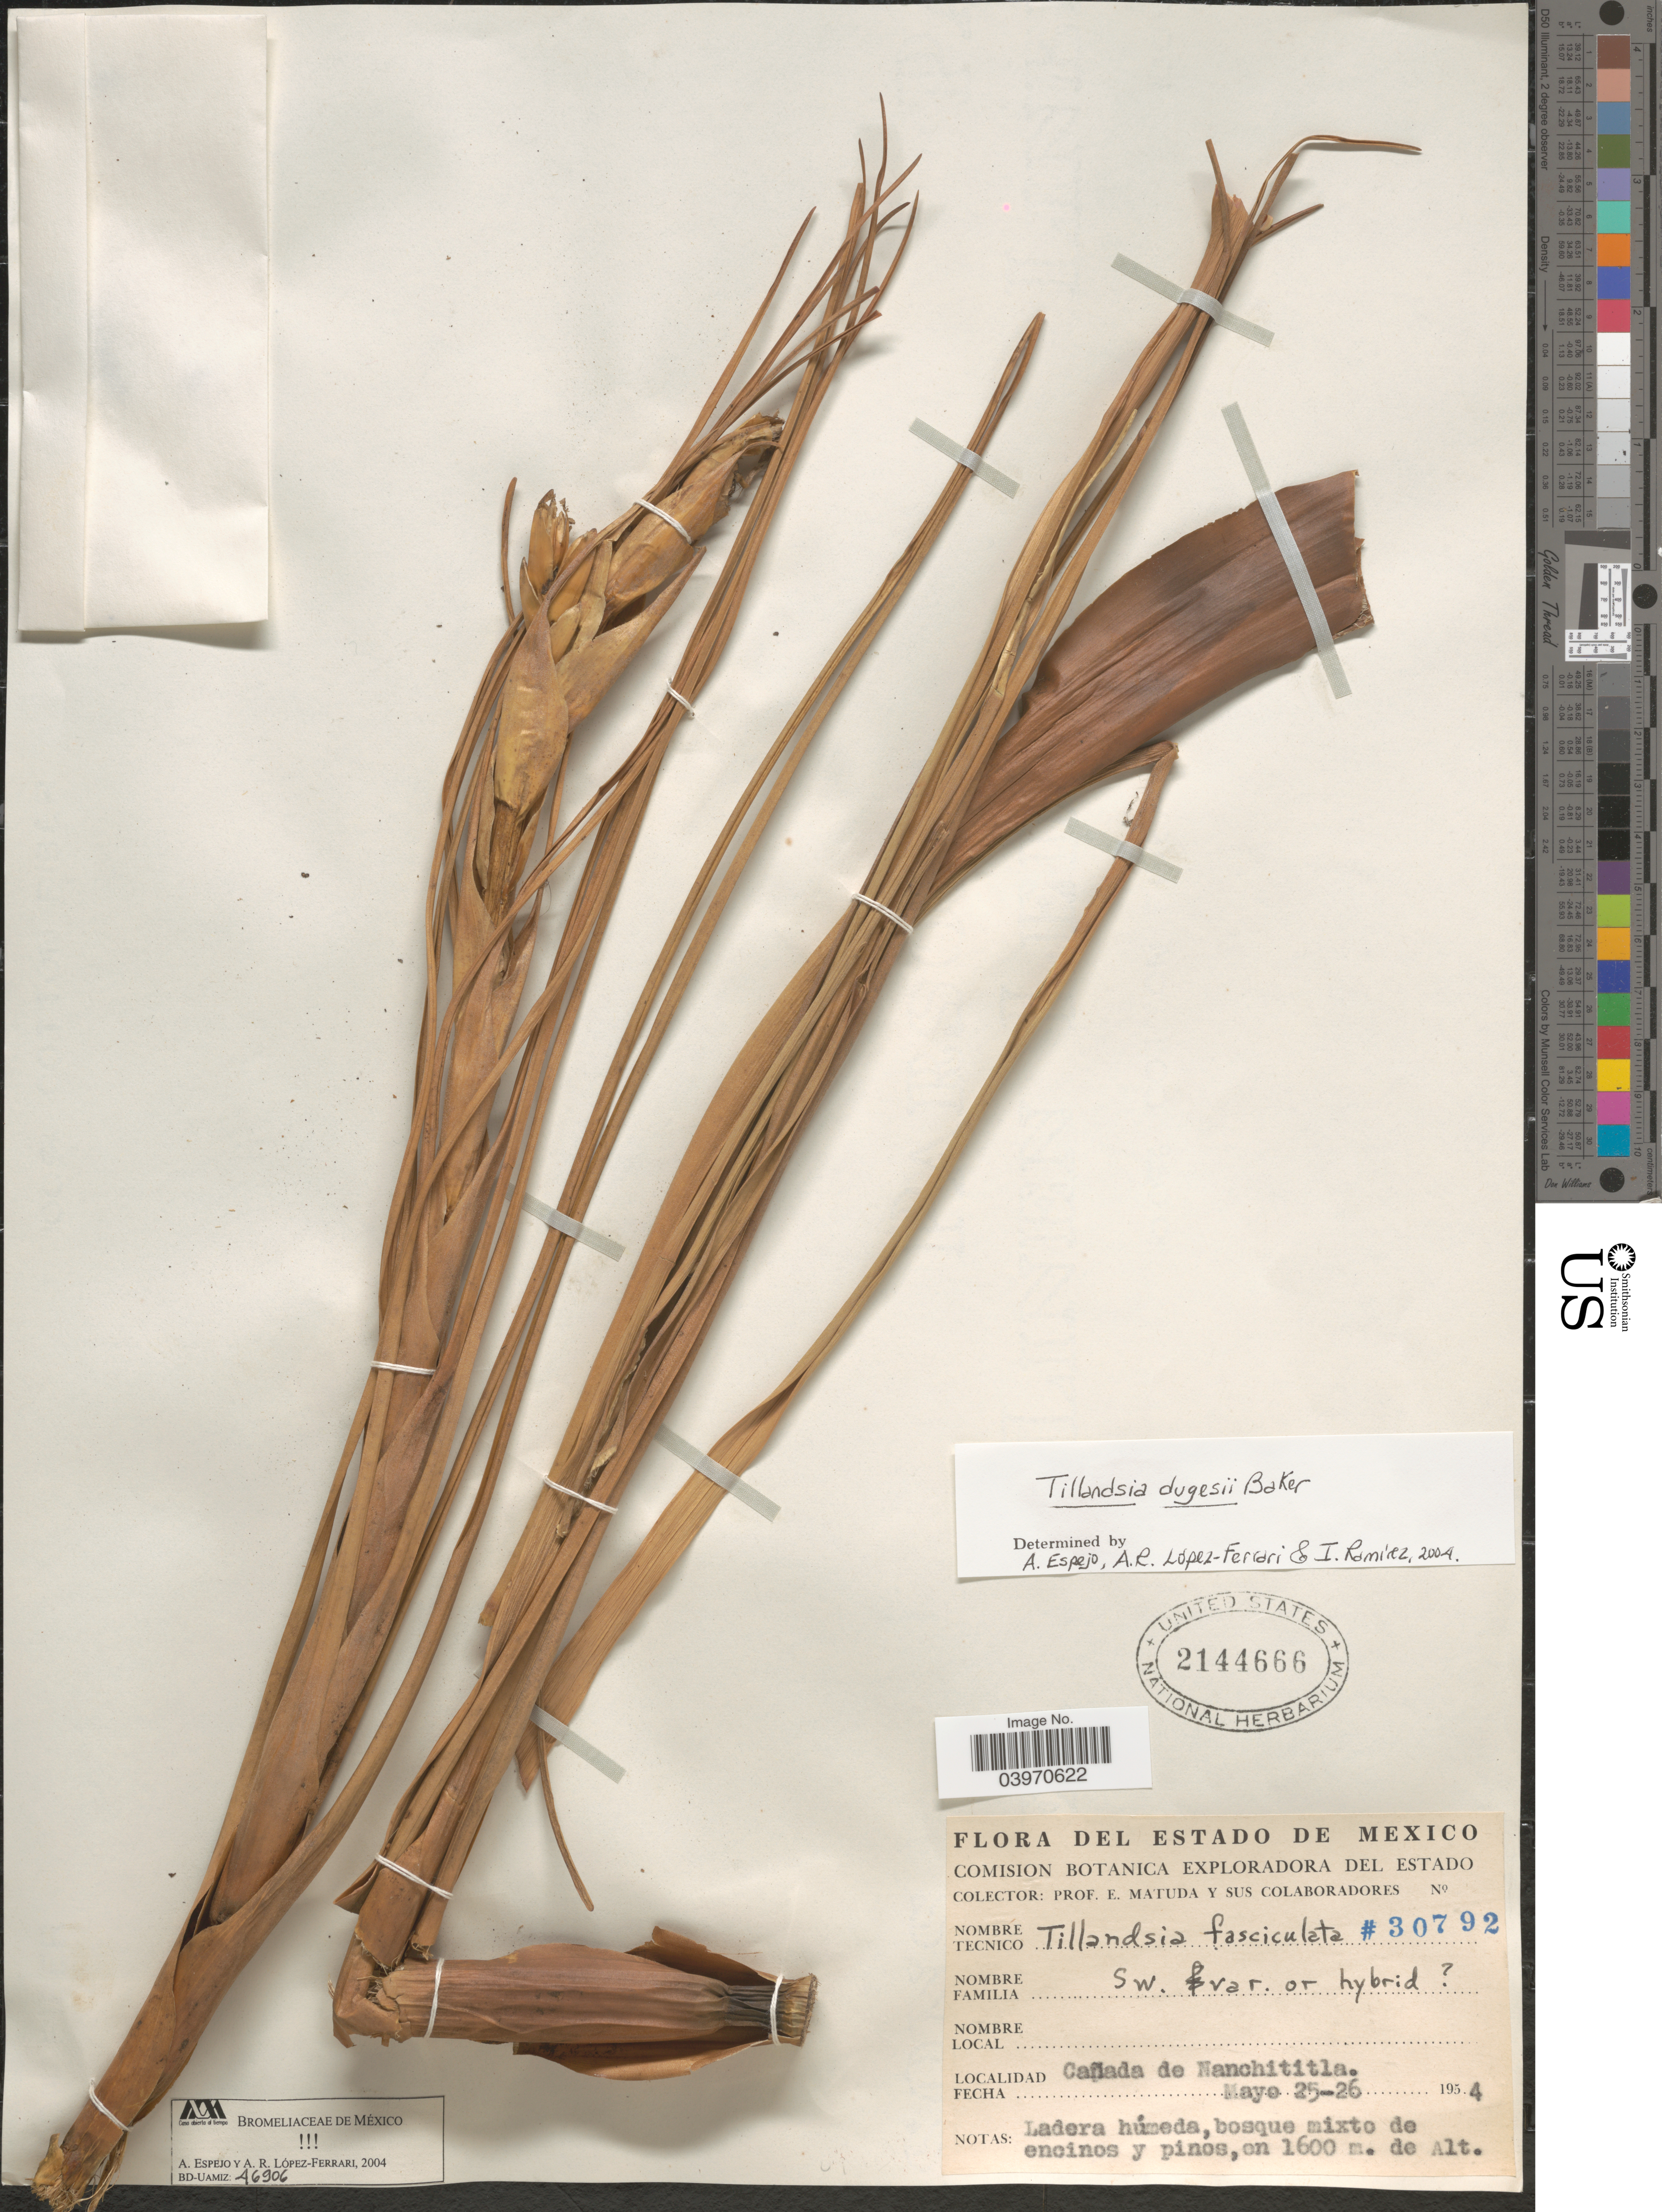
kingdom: Plantae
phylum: Tracheophyta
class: Liliopsida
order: Poales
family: Bromeliaceae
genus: Tillandsia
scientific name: Tillandsia dugesii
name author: Baker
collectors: E. Matuda & Sus Colaboradores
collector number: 30792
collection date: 1954-05-25/1954-05-26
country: Mexico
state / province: México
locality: Cañada de Nanchititla.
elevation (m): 1600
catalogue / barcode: US 2144666